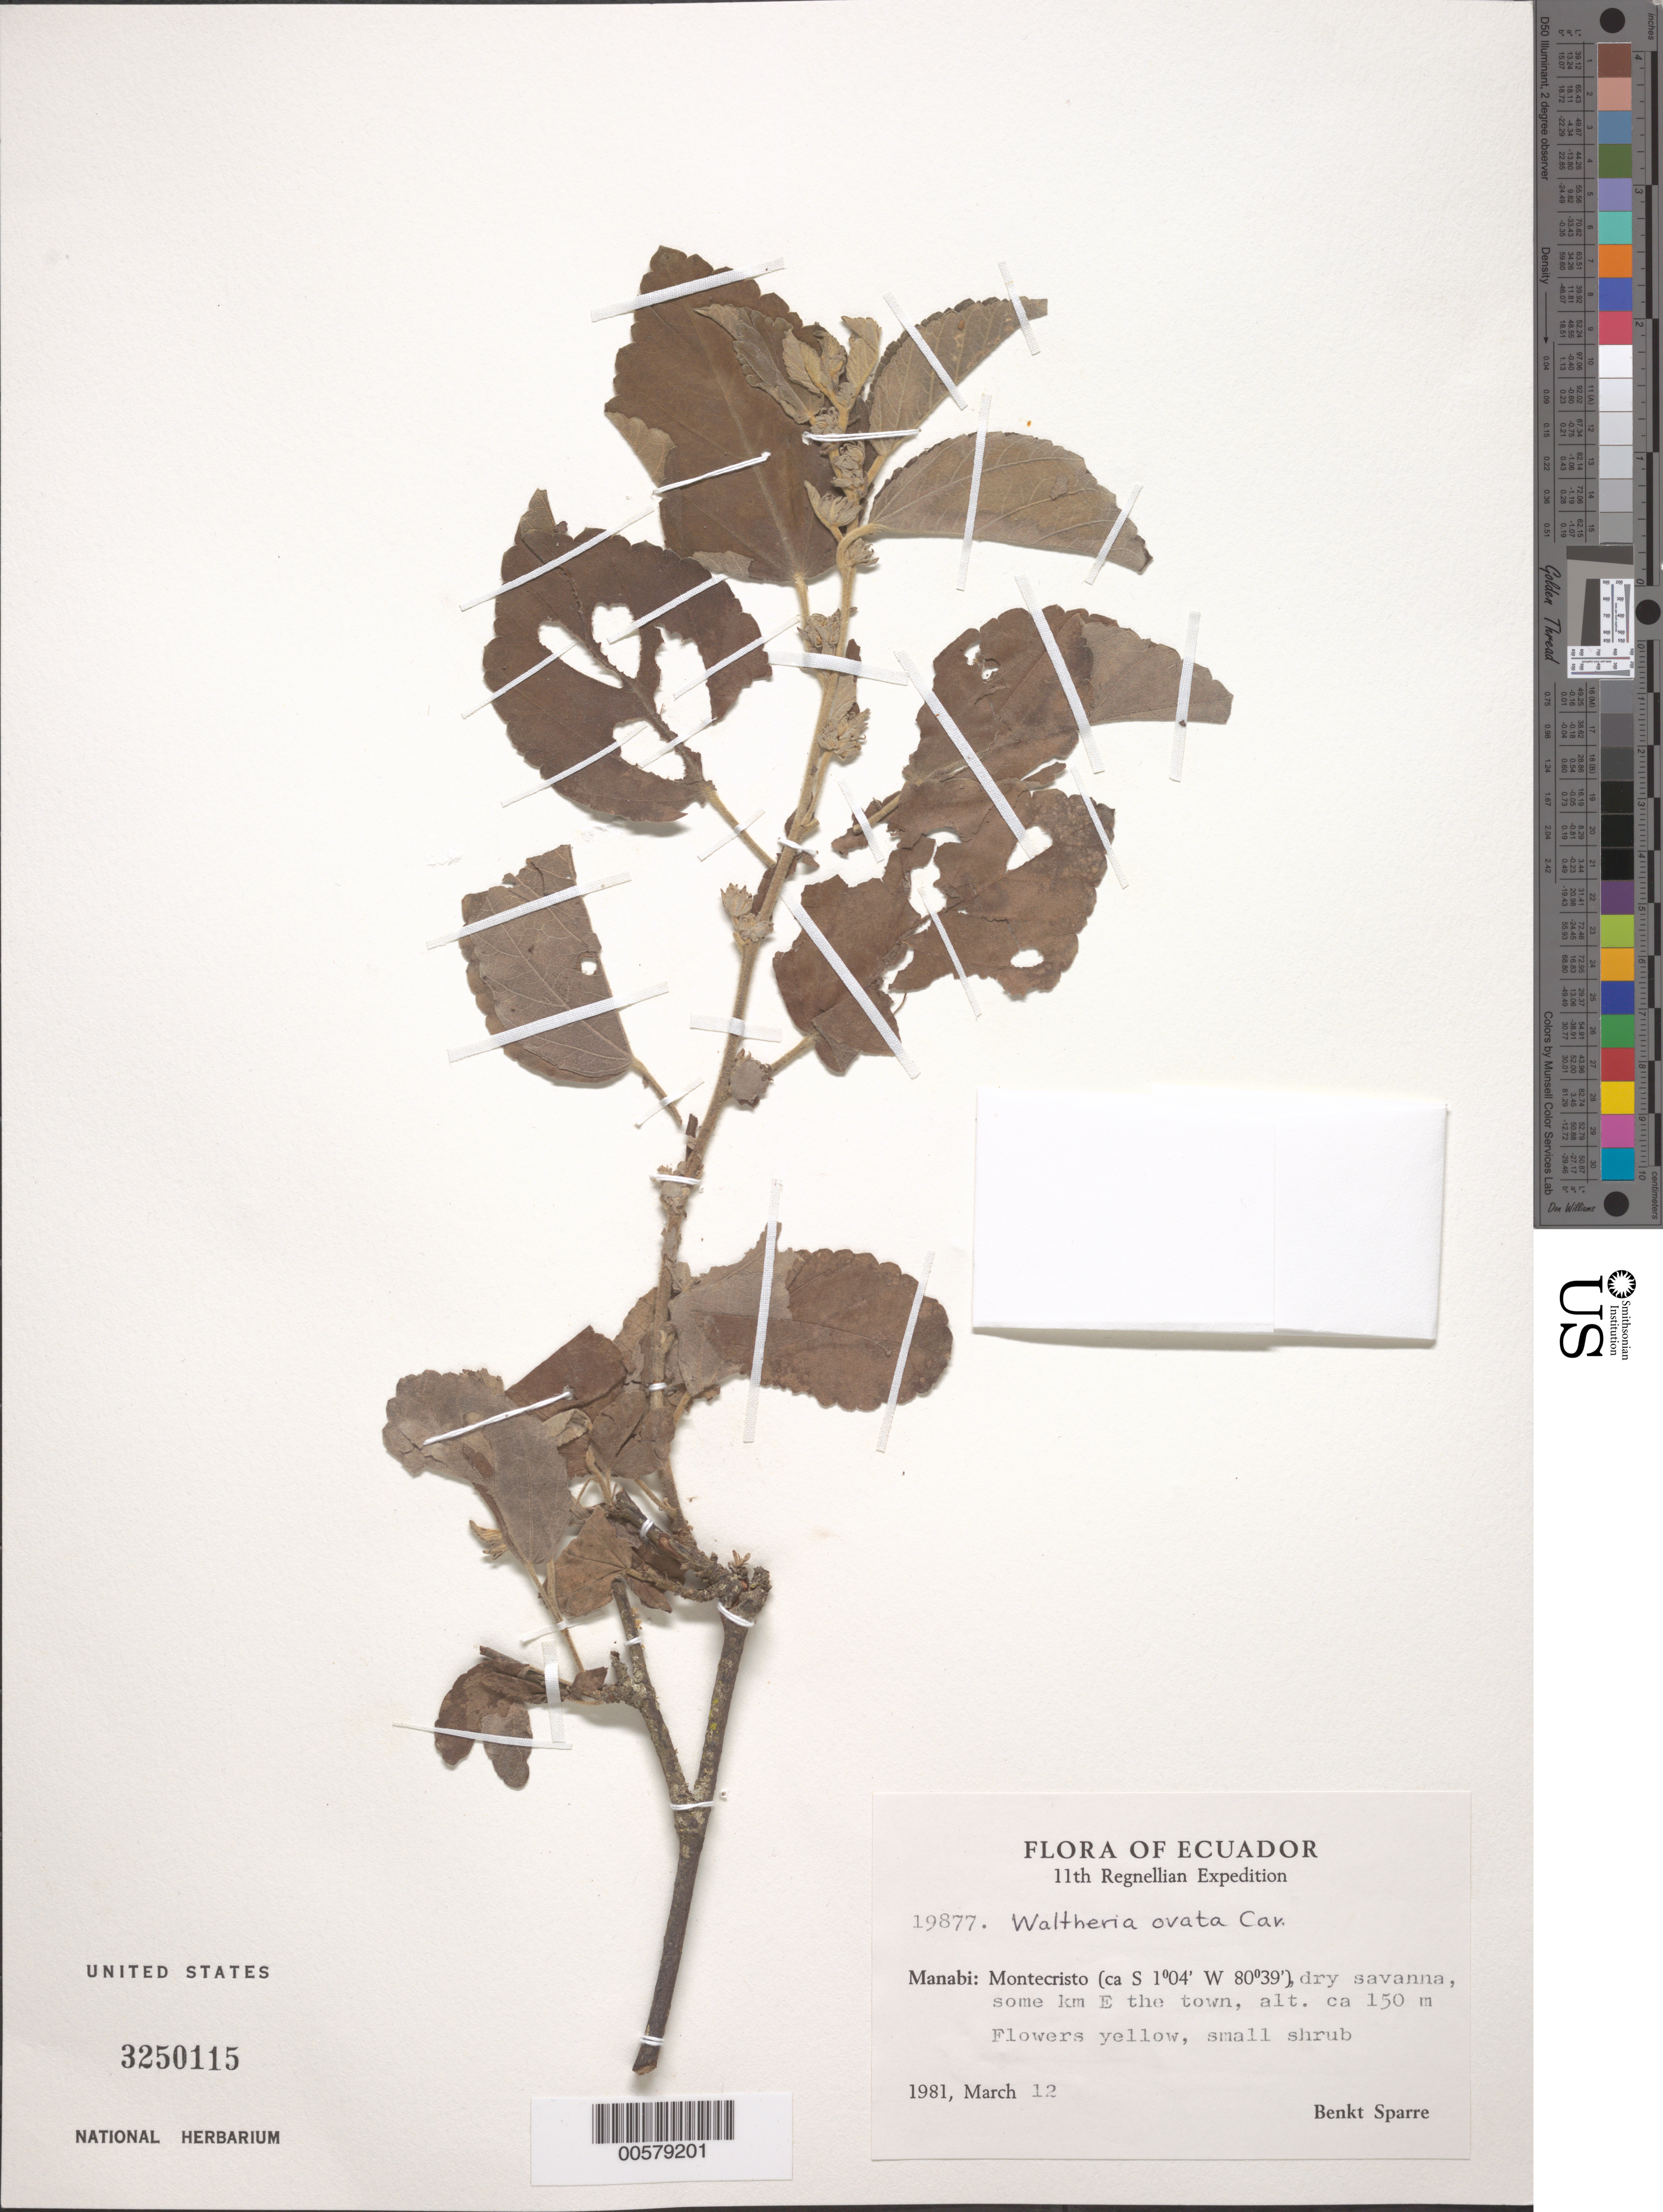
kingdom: Plantae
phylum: Tracheophyta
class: Magnoliopsida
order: Malvales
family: Malvaceae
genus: Waltheria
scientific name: Waltheria ovata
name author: Cav.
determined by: Tressens, S. G.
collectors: B. Sparre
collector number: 19877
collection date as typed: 12 Mar 1981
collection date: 1981-03-12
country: Ecuador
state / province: Manabí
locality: Montecristo, some km E the town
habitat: Dry savanna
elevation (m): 150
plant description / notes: NY, S, US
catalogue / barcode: US 3250115